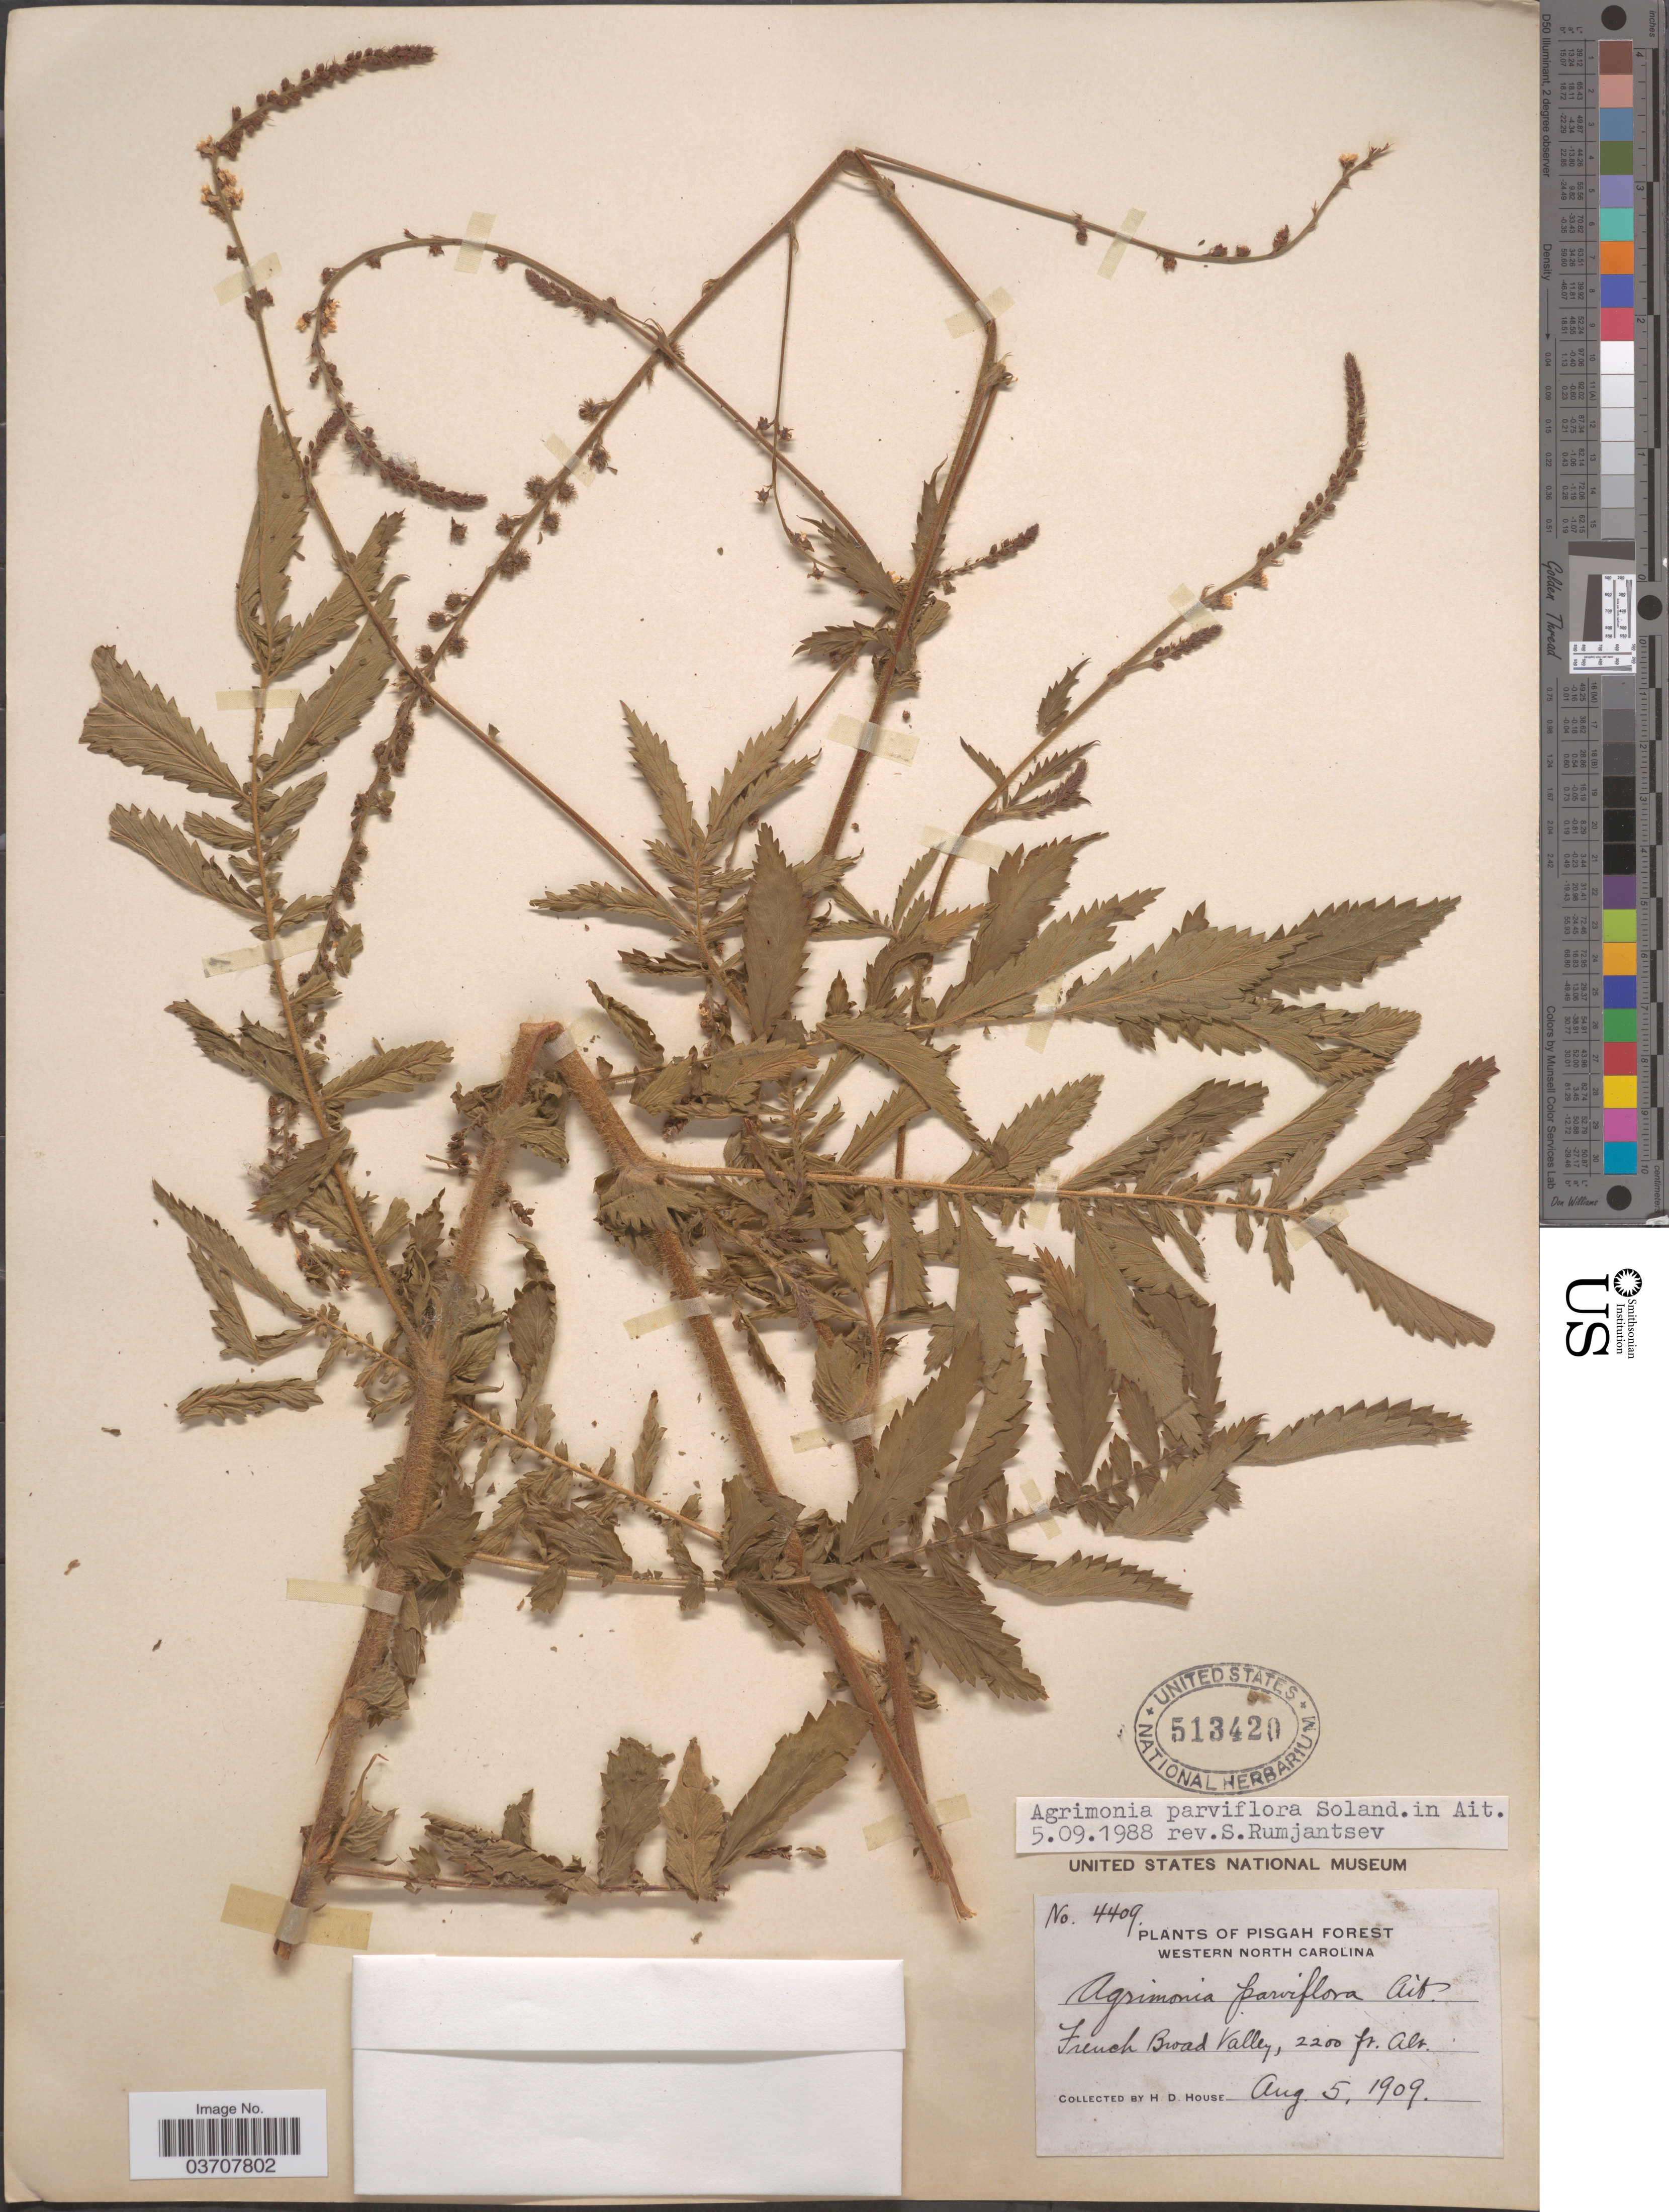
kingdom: Plantae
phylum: Tracheophyta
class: Magnoliopsida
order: Rosales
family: Rosaceae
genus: Agrimonia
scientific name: Agrimonia parviflora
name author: Aiton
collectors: H. D. House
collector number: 4409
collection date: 1909-08-05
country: United States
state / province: North Carolina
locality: Pisgah Forest. Western North Carolina. French Broad Valley.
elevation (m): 671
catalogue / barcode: US 513420